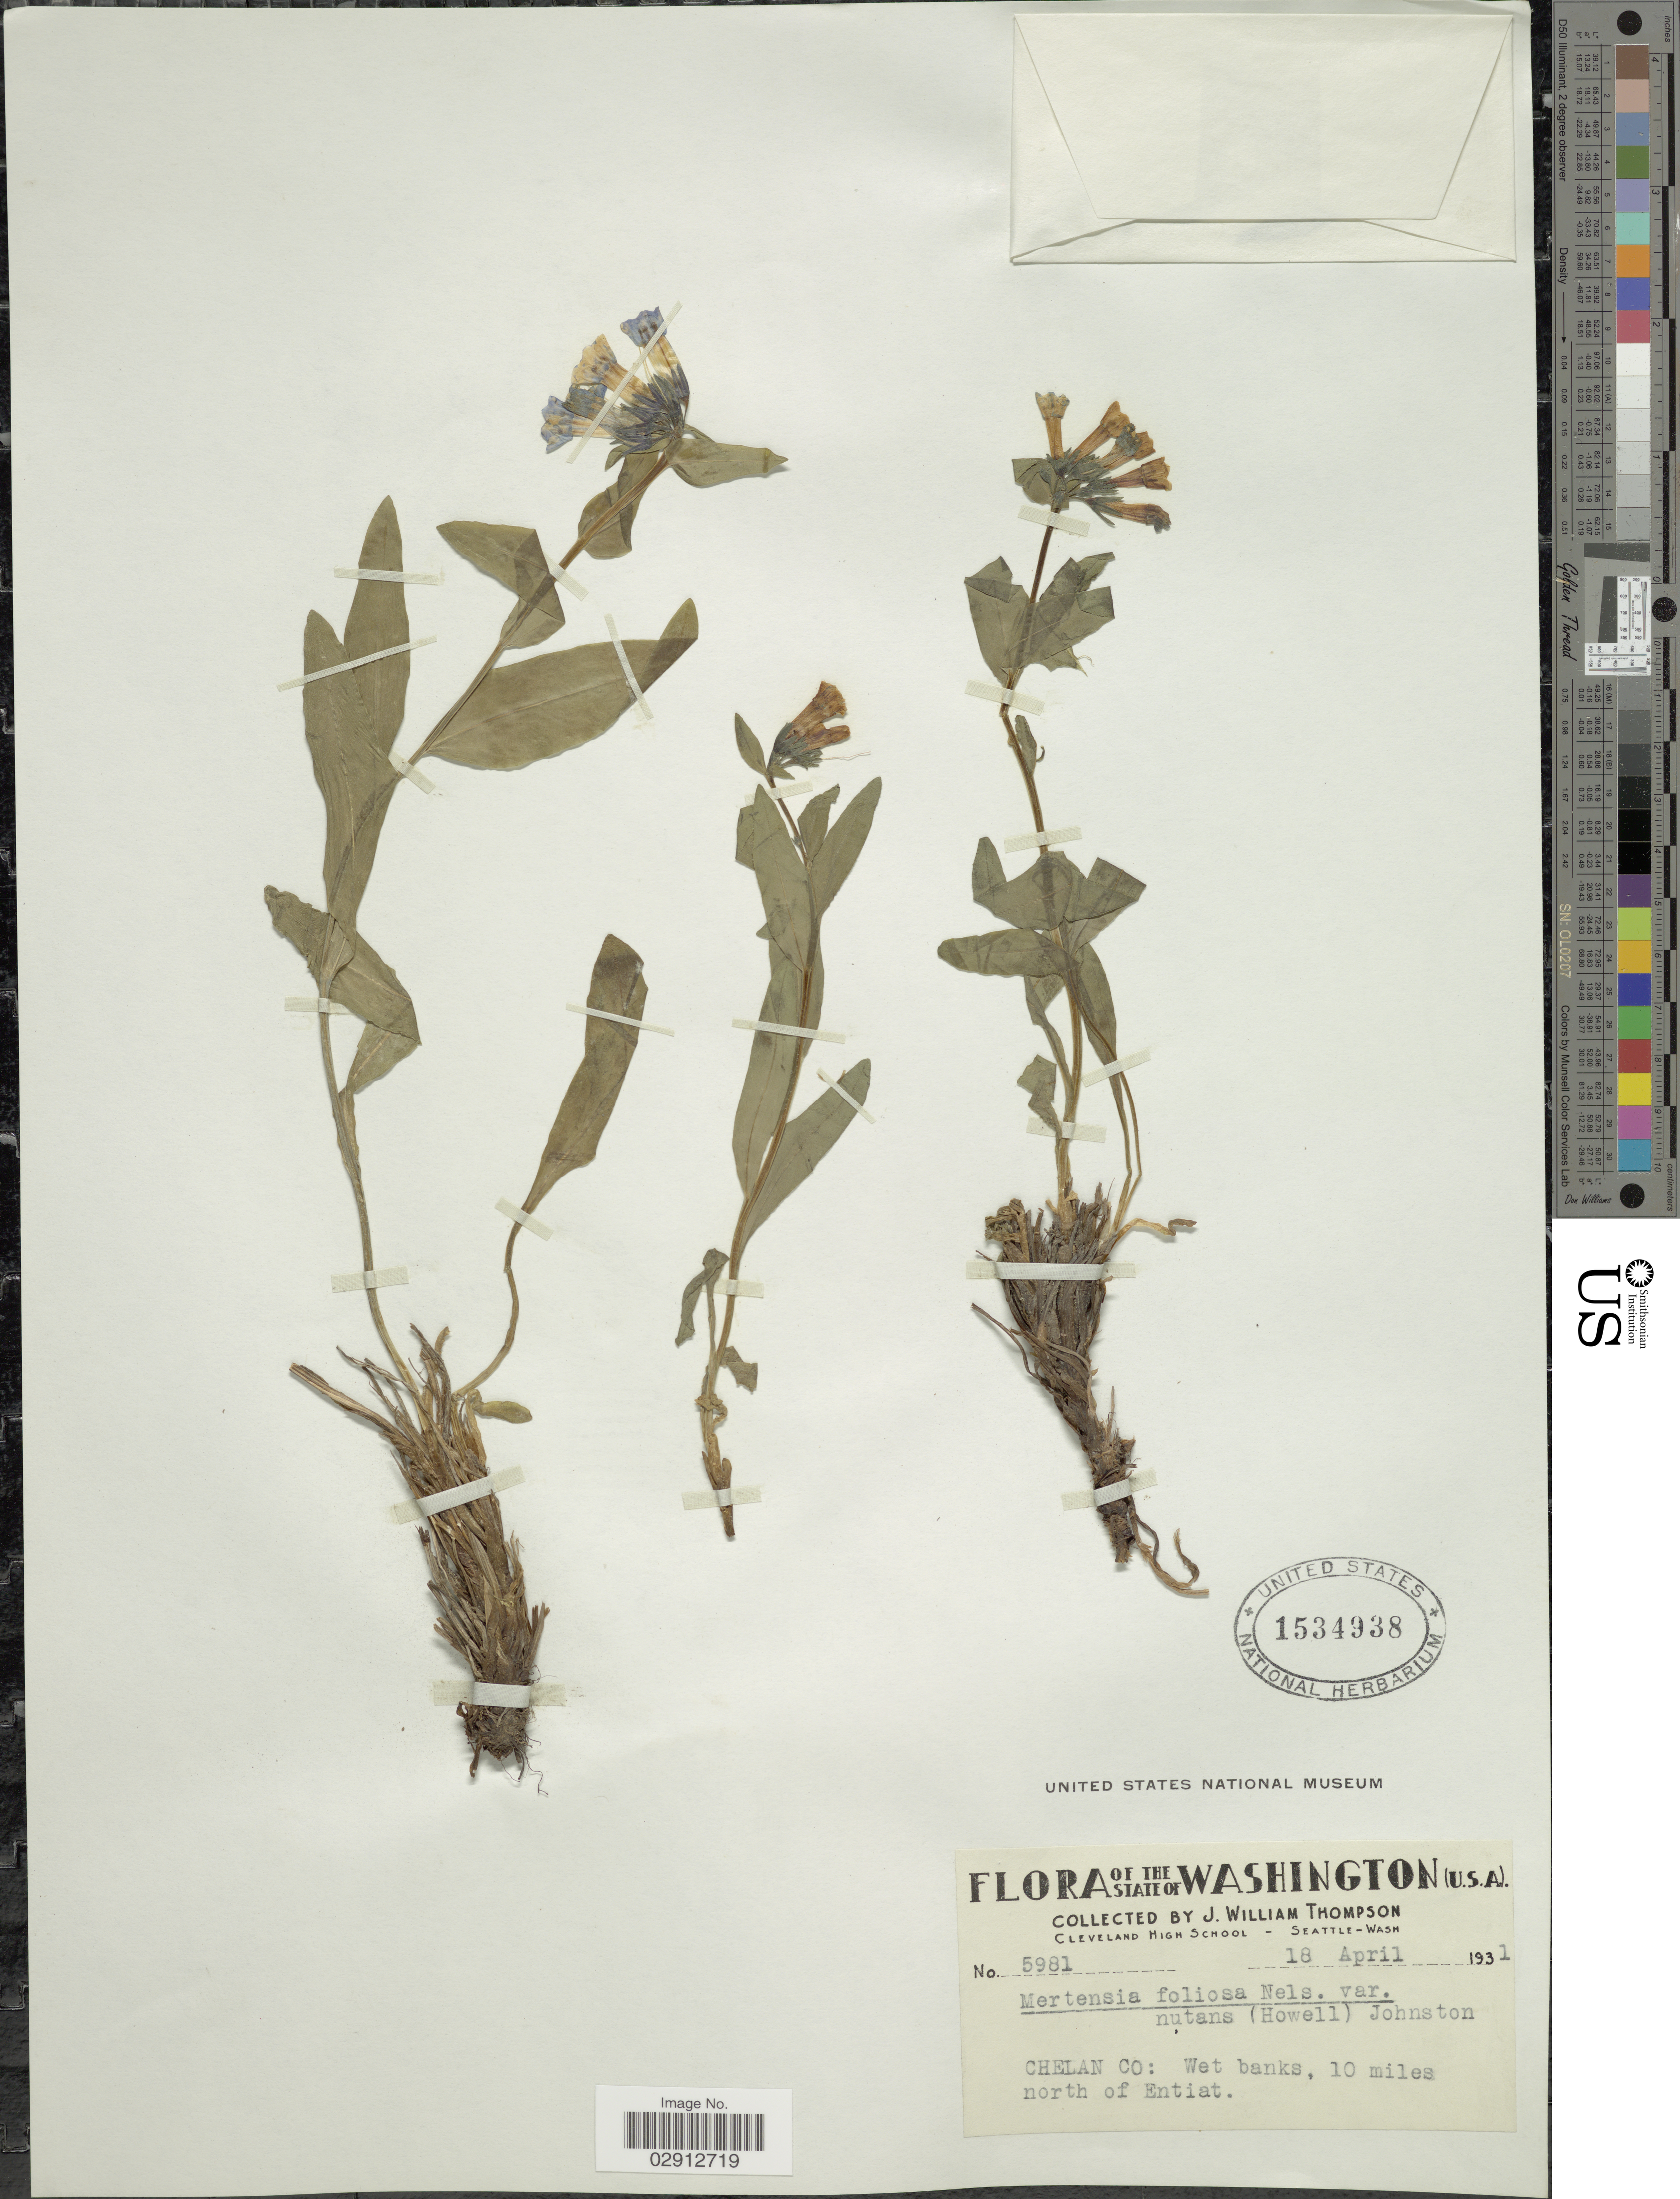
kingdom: Plantae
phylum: Tracheophyta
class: Magnoliopsida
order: Boraginales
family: Boraginaceae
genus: Mertensia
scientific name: Mertensia oblongifolia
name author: (Nutt.) G. Don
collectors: J. W. Thompson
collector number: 5981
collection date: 1931-04-18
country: United States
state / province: Washington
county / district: Chelan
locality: Chelan Co: 10 miles north of Entiat.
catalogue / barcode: US 1534938